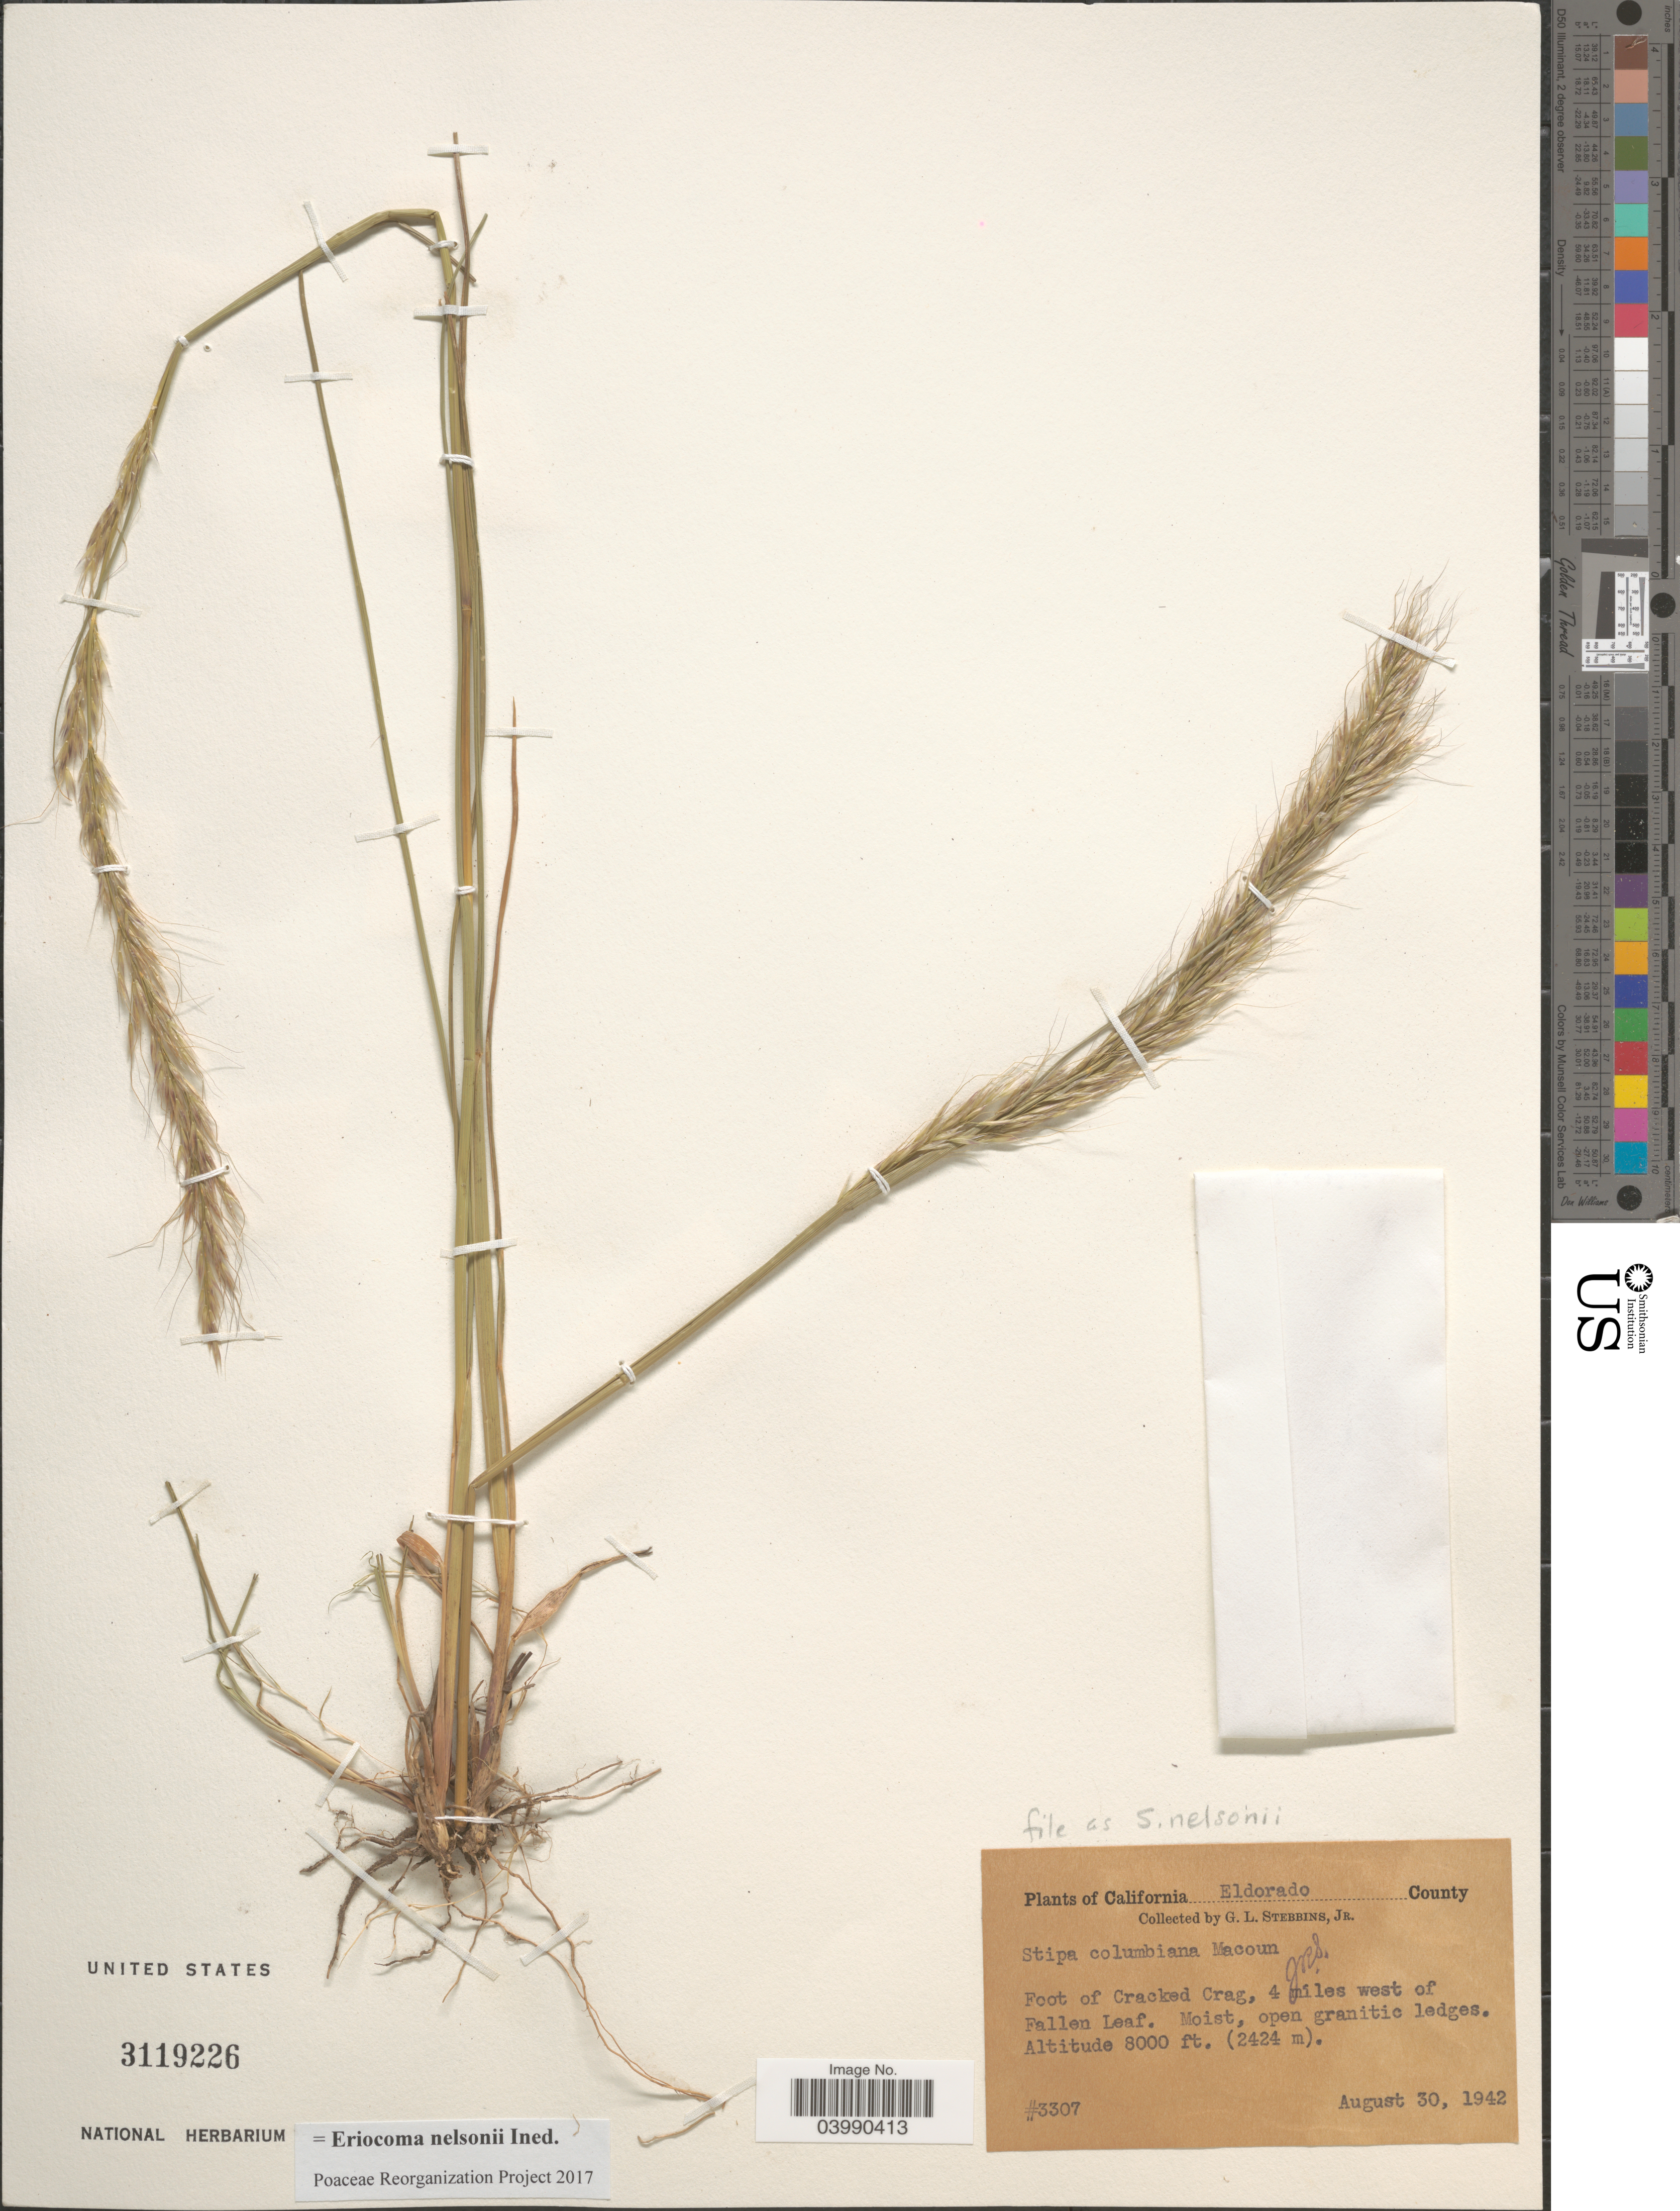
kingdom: Plantae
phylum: Tracheophyta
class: Liliopsida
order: Poales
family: Poaceae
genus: Eriocoma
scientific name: Eriocoma nelsonii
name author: (Scribn.) Romasch.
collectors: G. L. Stebbins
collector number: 3307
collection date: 1942-08-30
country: United States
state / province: California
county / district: El Dorado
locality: Eldorado County. Foot of Cracked Crag, 4 miles west of Fallen Leaf. Moist, open granitic ledges.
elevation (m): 2438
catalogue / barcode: US 3119226